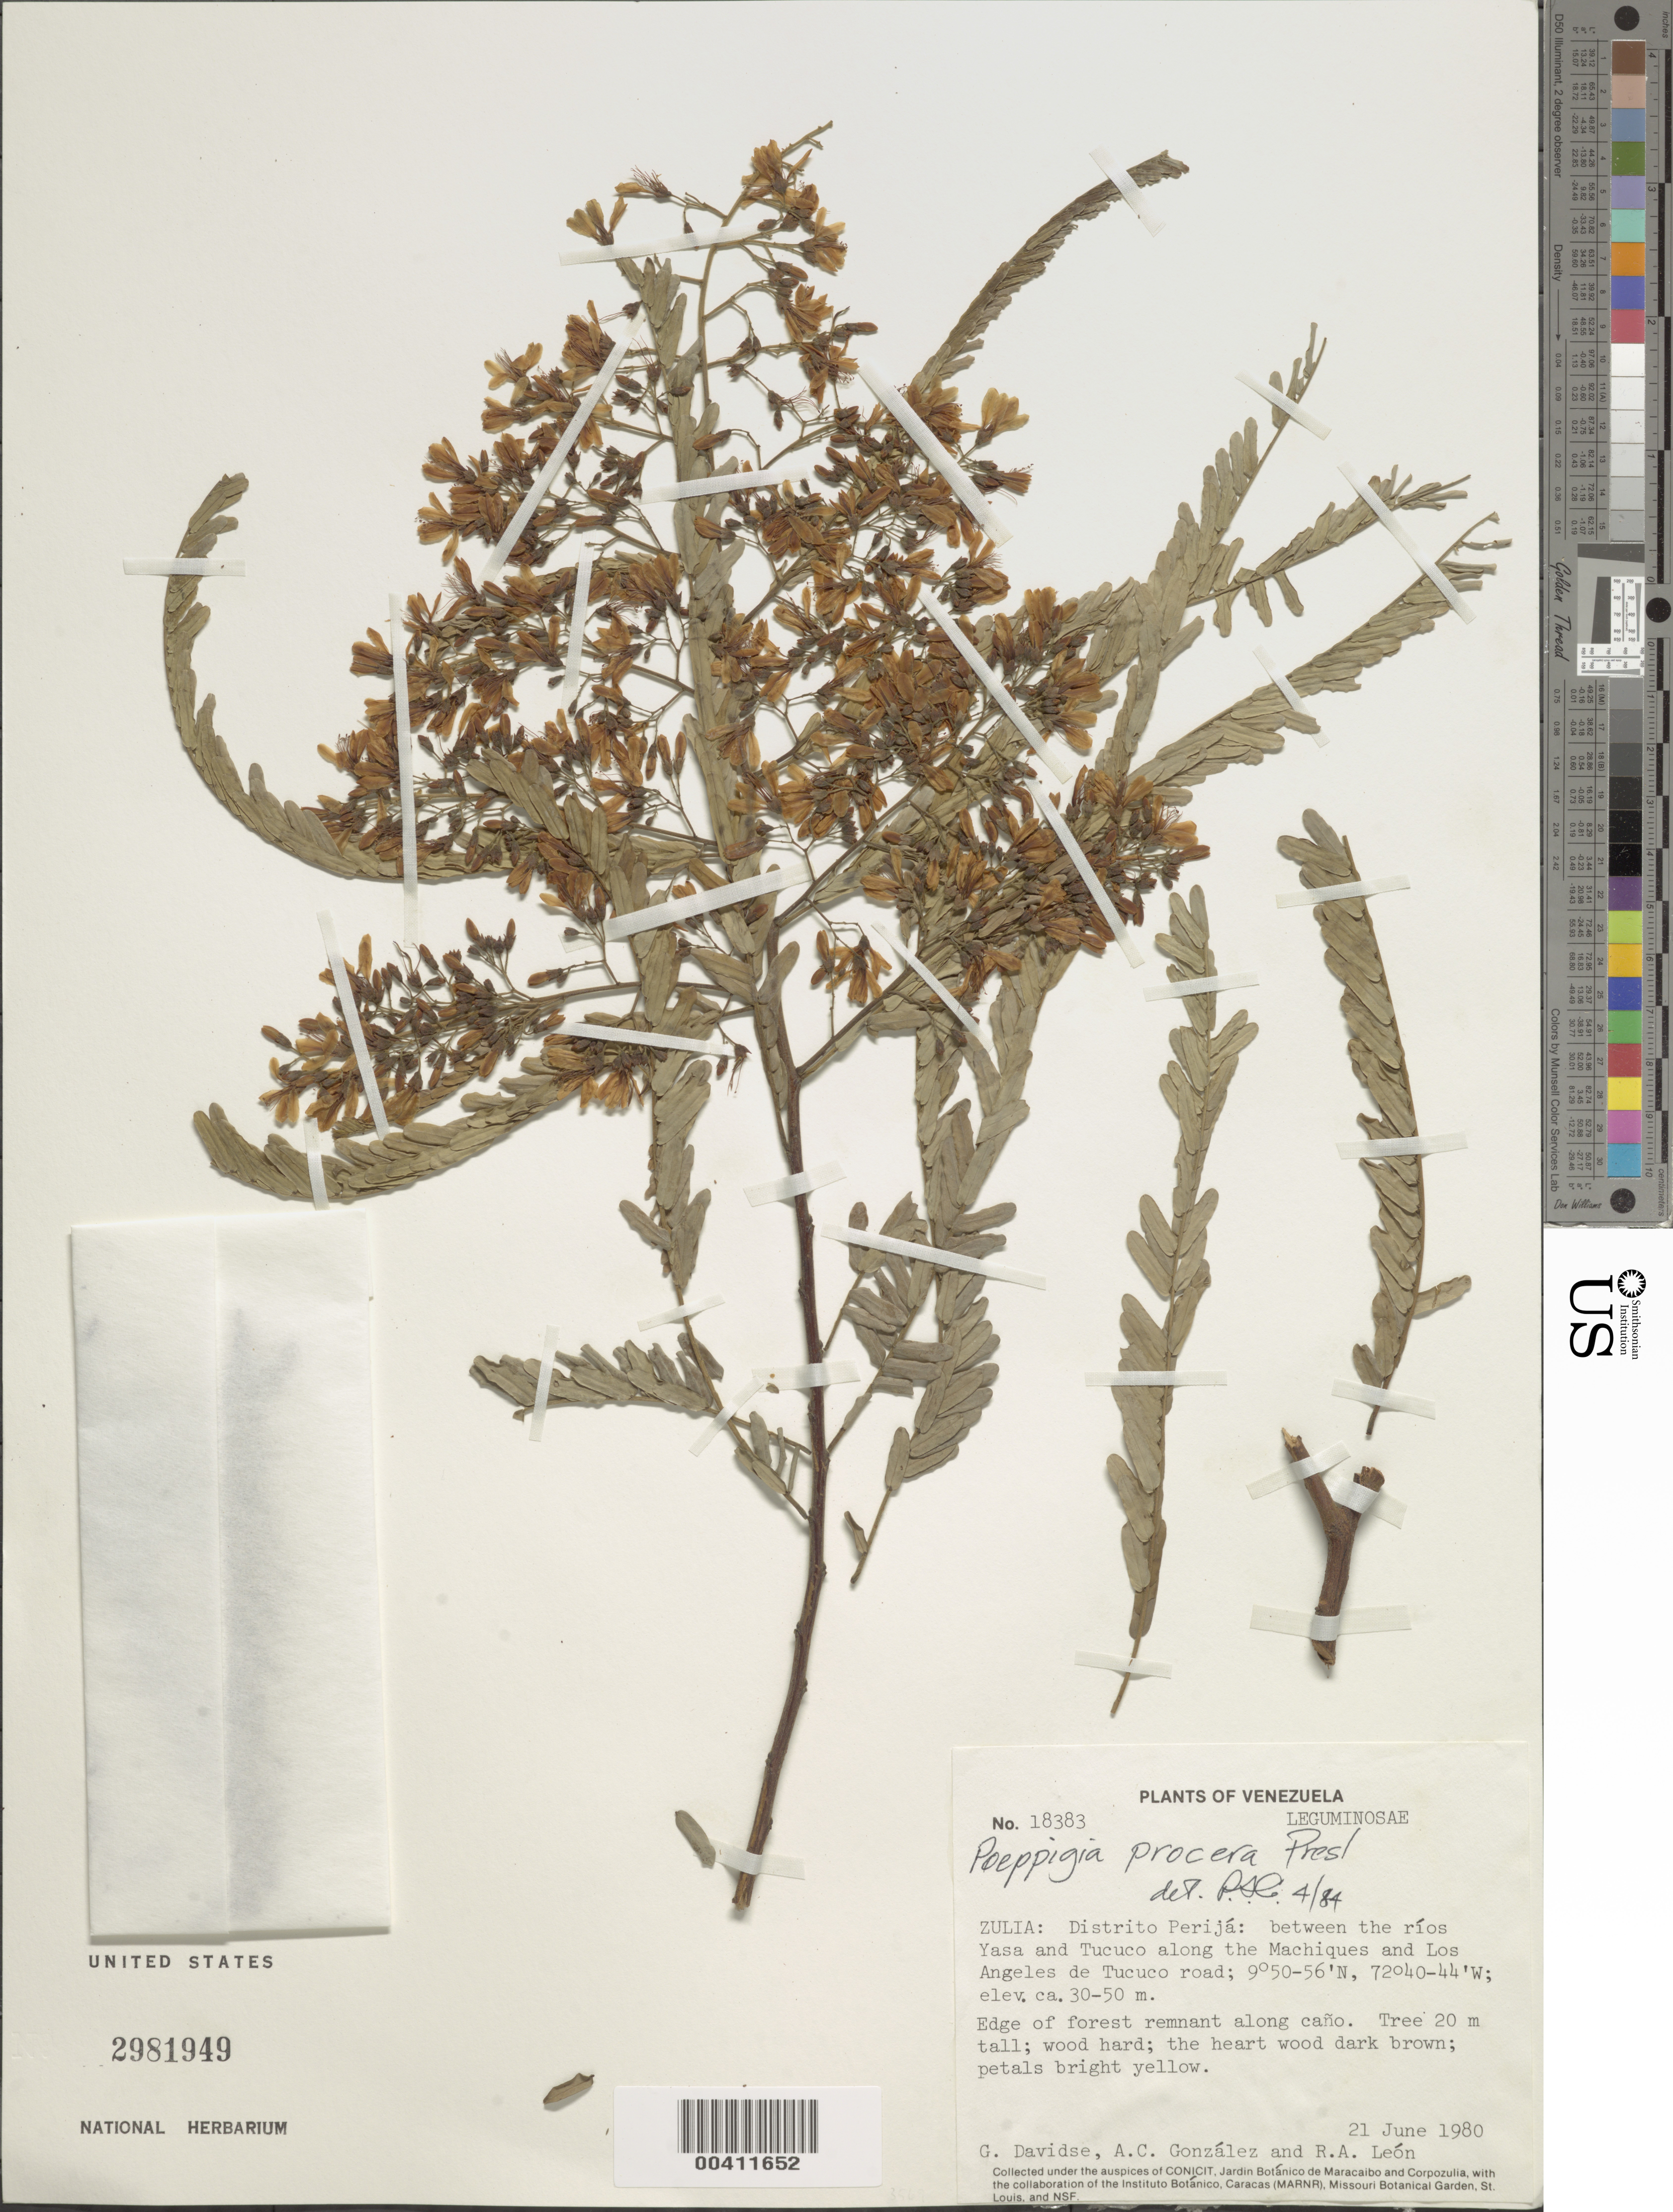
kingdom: Plantae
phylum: Tracheophyta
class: Magnoliopsida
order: Fabales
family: Fabaceae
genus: Poeppigia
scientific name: Poeppigia procera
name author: C. Presl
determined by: Cowan, R. S.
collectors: G. Davidse, A. C. González & R. A. León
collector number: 18383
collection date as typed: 21 Jun 1980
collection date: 1980-06-21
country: Venezuela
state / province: Zulia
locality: Distr. perija, between the rios yasa and tucuco along the machiques and los angeles de tucuco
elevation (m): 30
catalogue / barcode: US 2981949